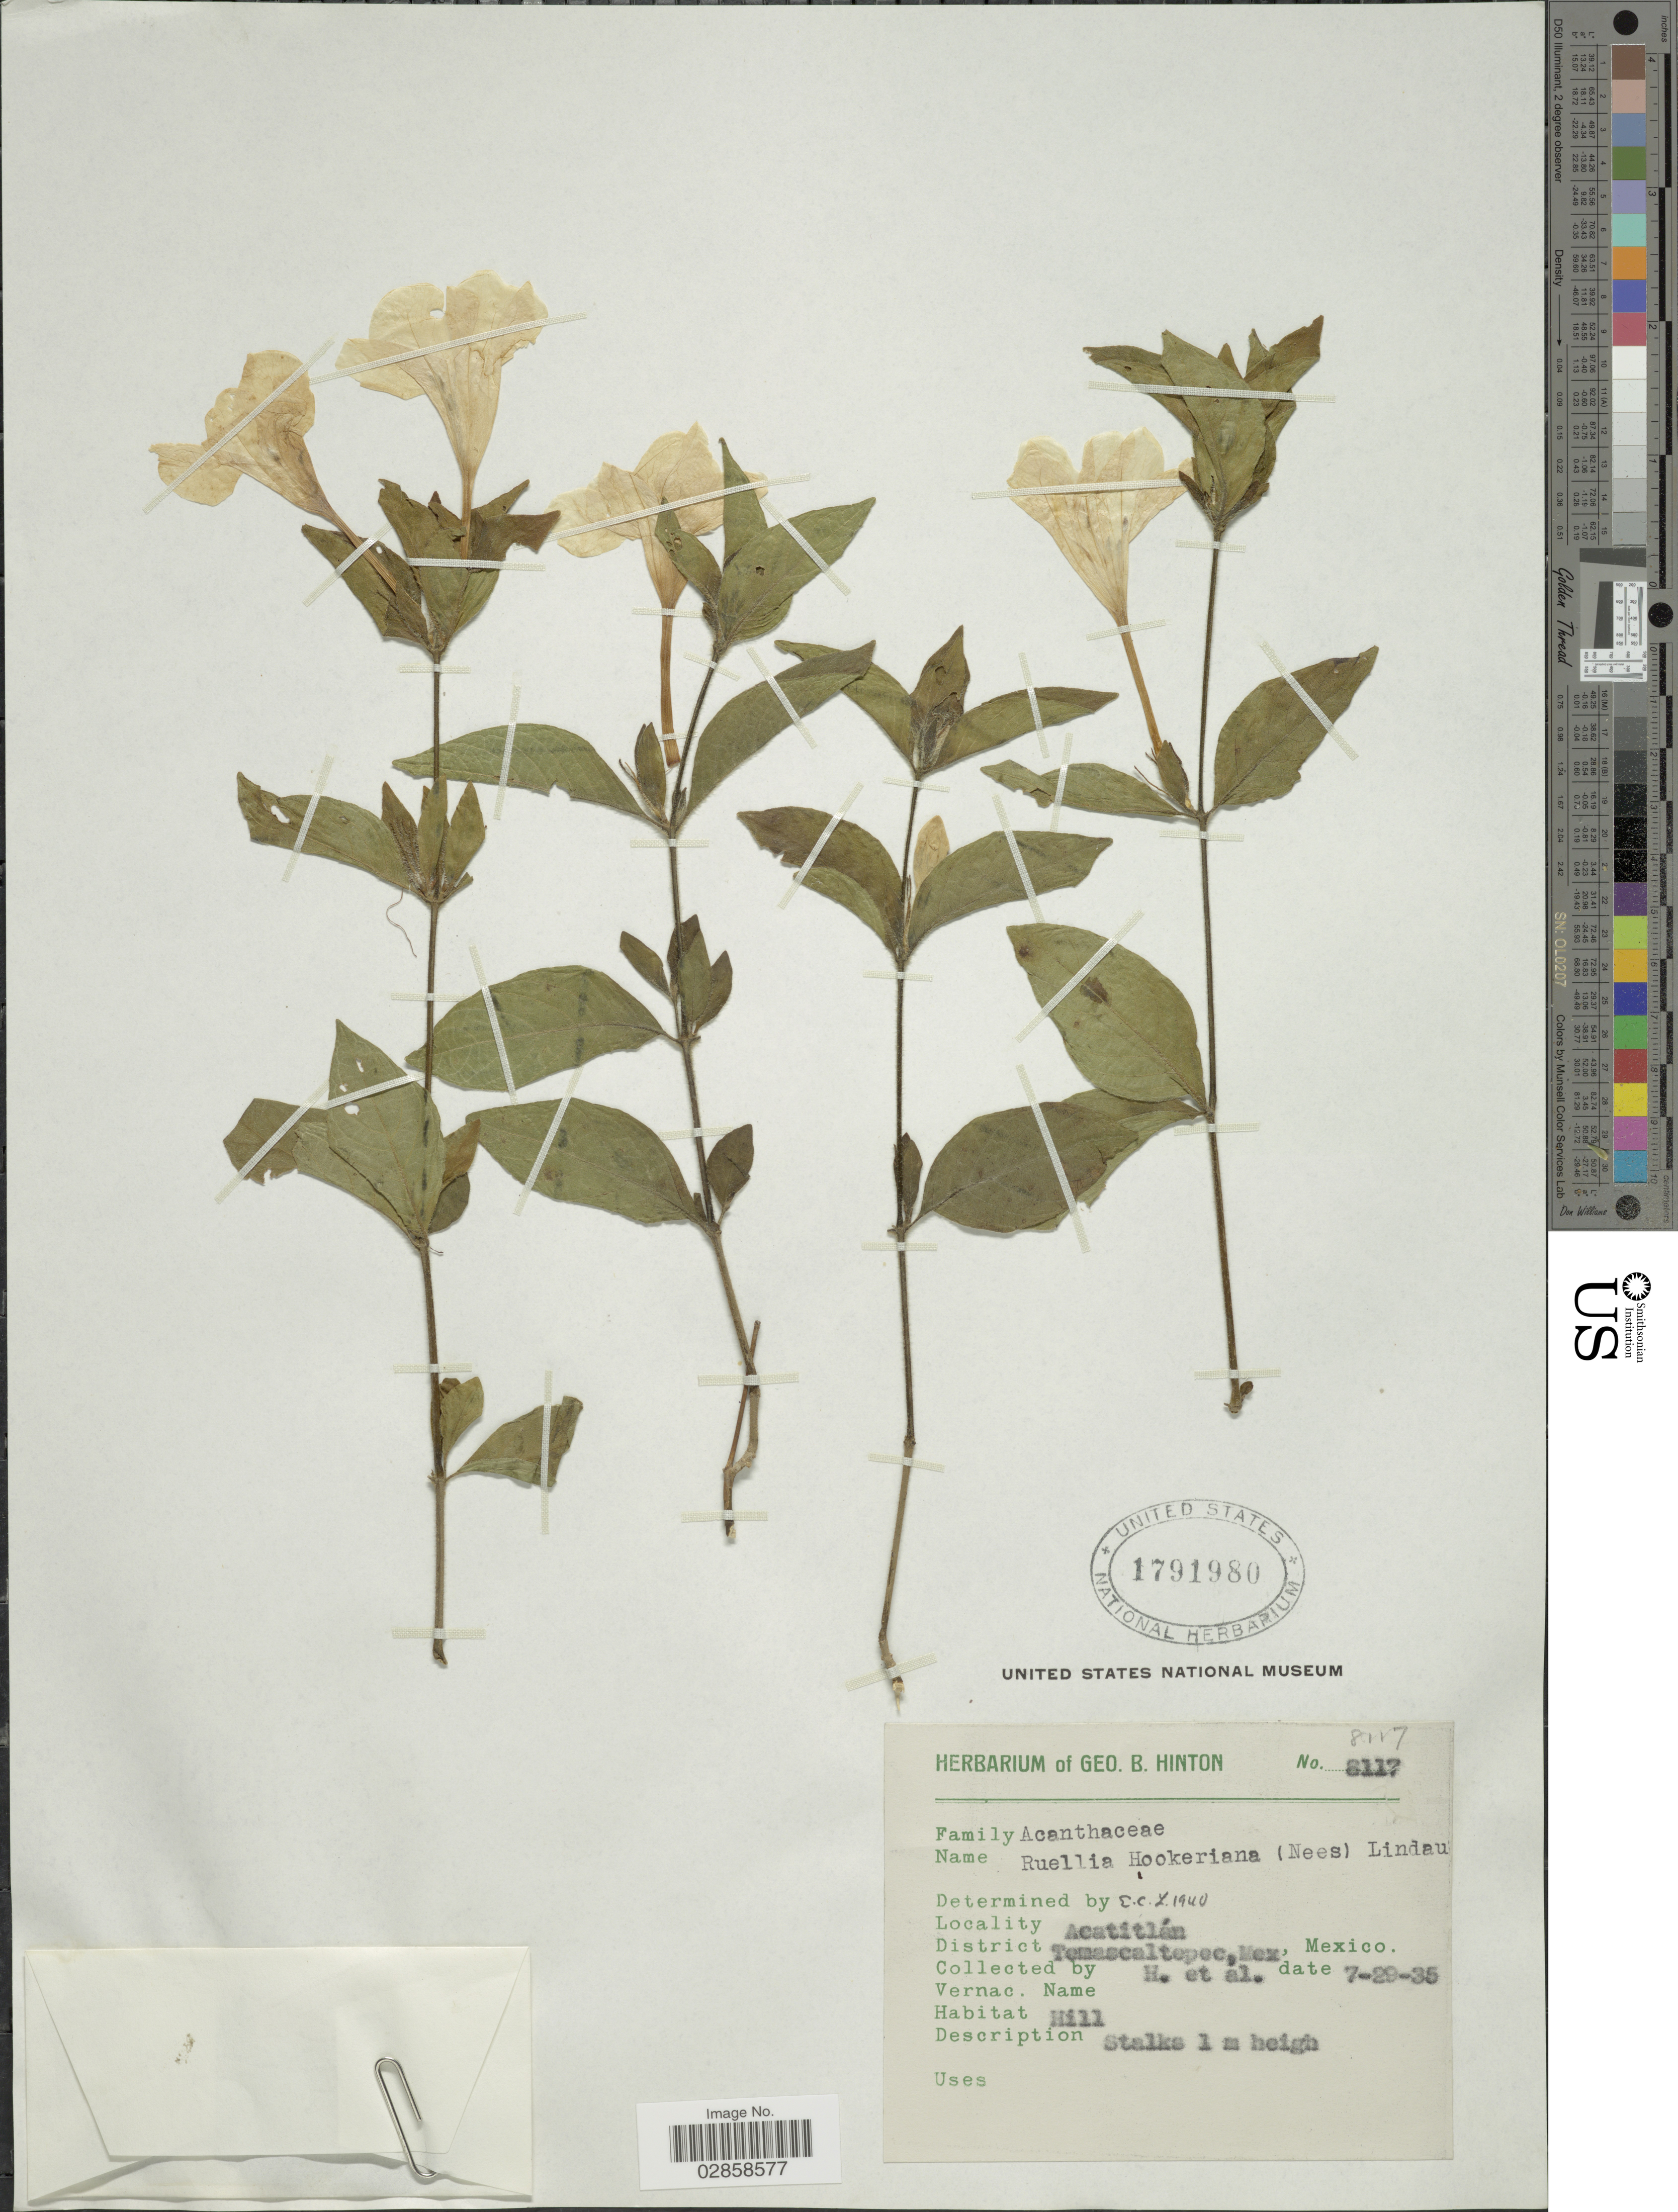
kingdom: Plantae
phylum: Tracheophyta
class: Magnoliopsida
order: Lamiales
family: Acanthaceae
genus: Ruellia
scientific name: Ruellia hookeriana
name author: (Nees) Hemsl.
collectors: G. B. Hinton & et al.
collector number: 8117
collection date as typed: Transcribed d/m/y: 29/7/35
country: Mexico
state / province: México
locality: Acatitlán. District Temascaltepec, Mex.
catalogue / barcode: US 1791980